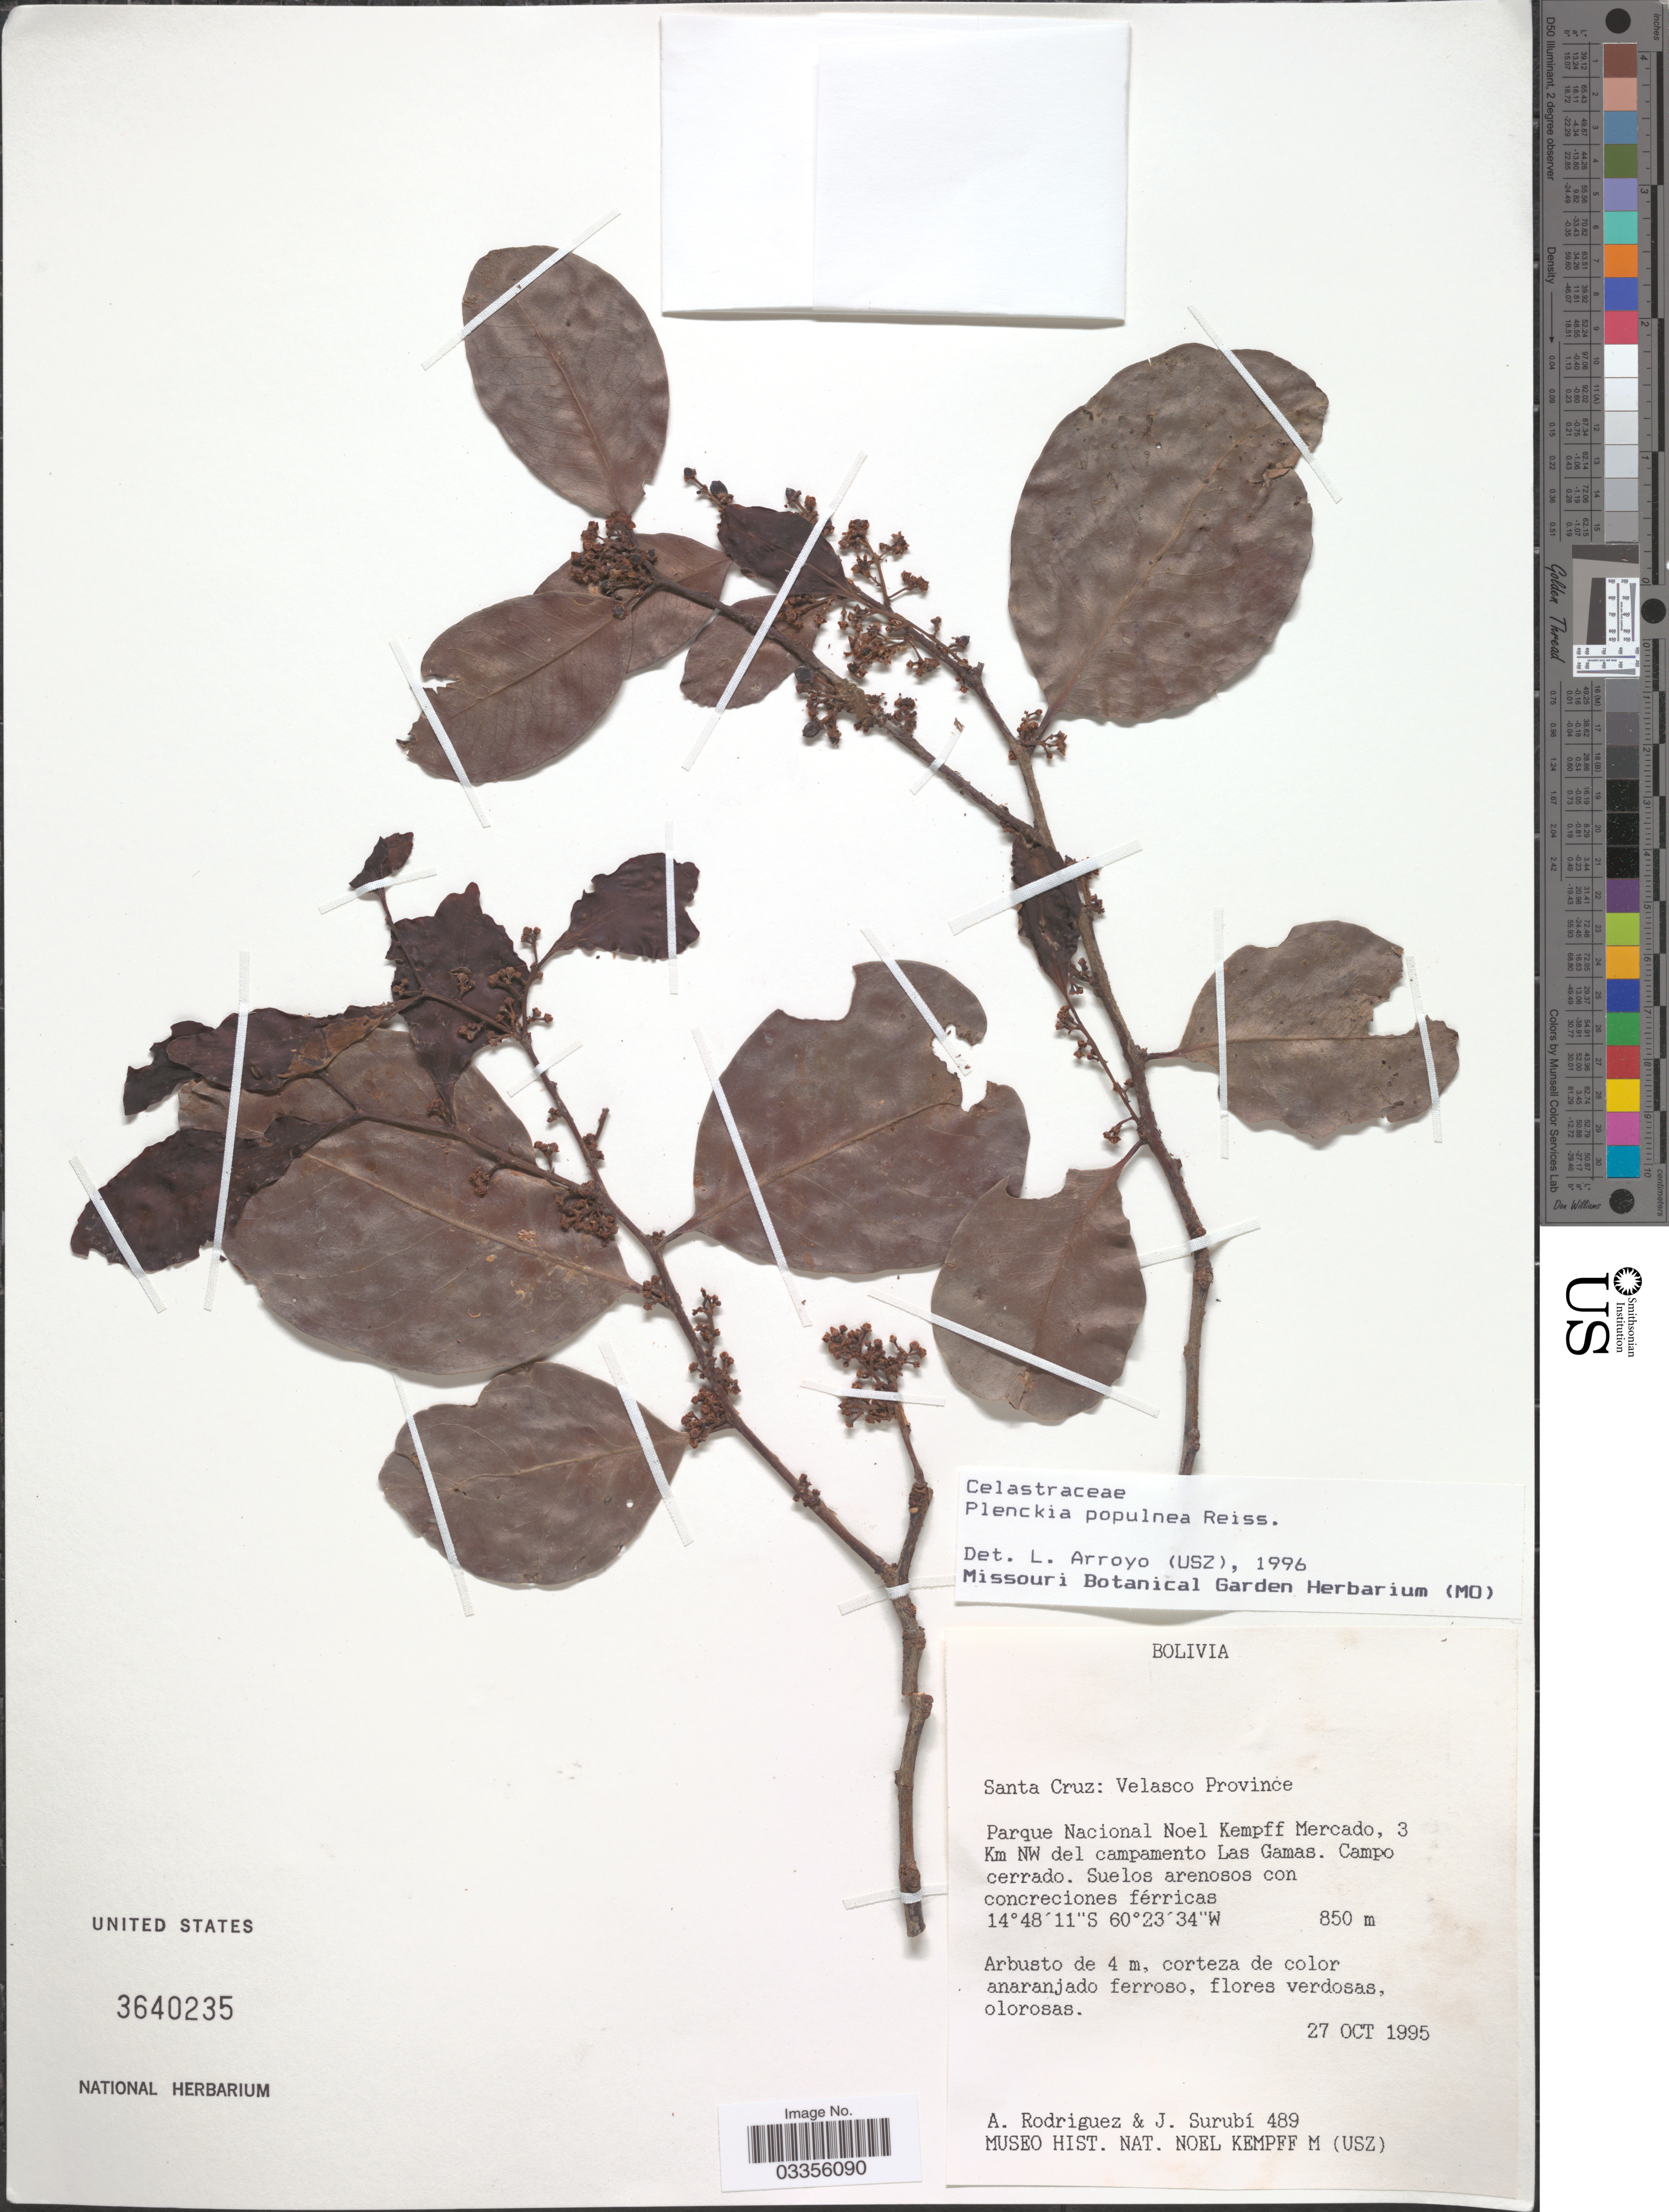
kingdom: Plantae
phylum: Tracheophyta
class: Magnoliopsida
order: Celastrales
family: Celastraceae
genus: Plenckia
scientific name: Plenckia populnea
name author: Reissek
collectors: A. Rodriquez & J. Surubí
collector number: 489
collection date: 1995-10-27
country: Bolivia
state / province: Santa Cruz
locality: Velasco Province. Parque Nacional Noel Kempff Mercado, 3 Km NW del campamento Las Ganas. Campo cerrado.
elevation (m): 850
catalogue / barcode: US 3640235